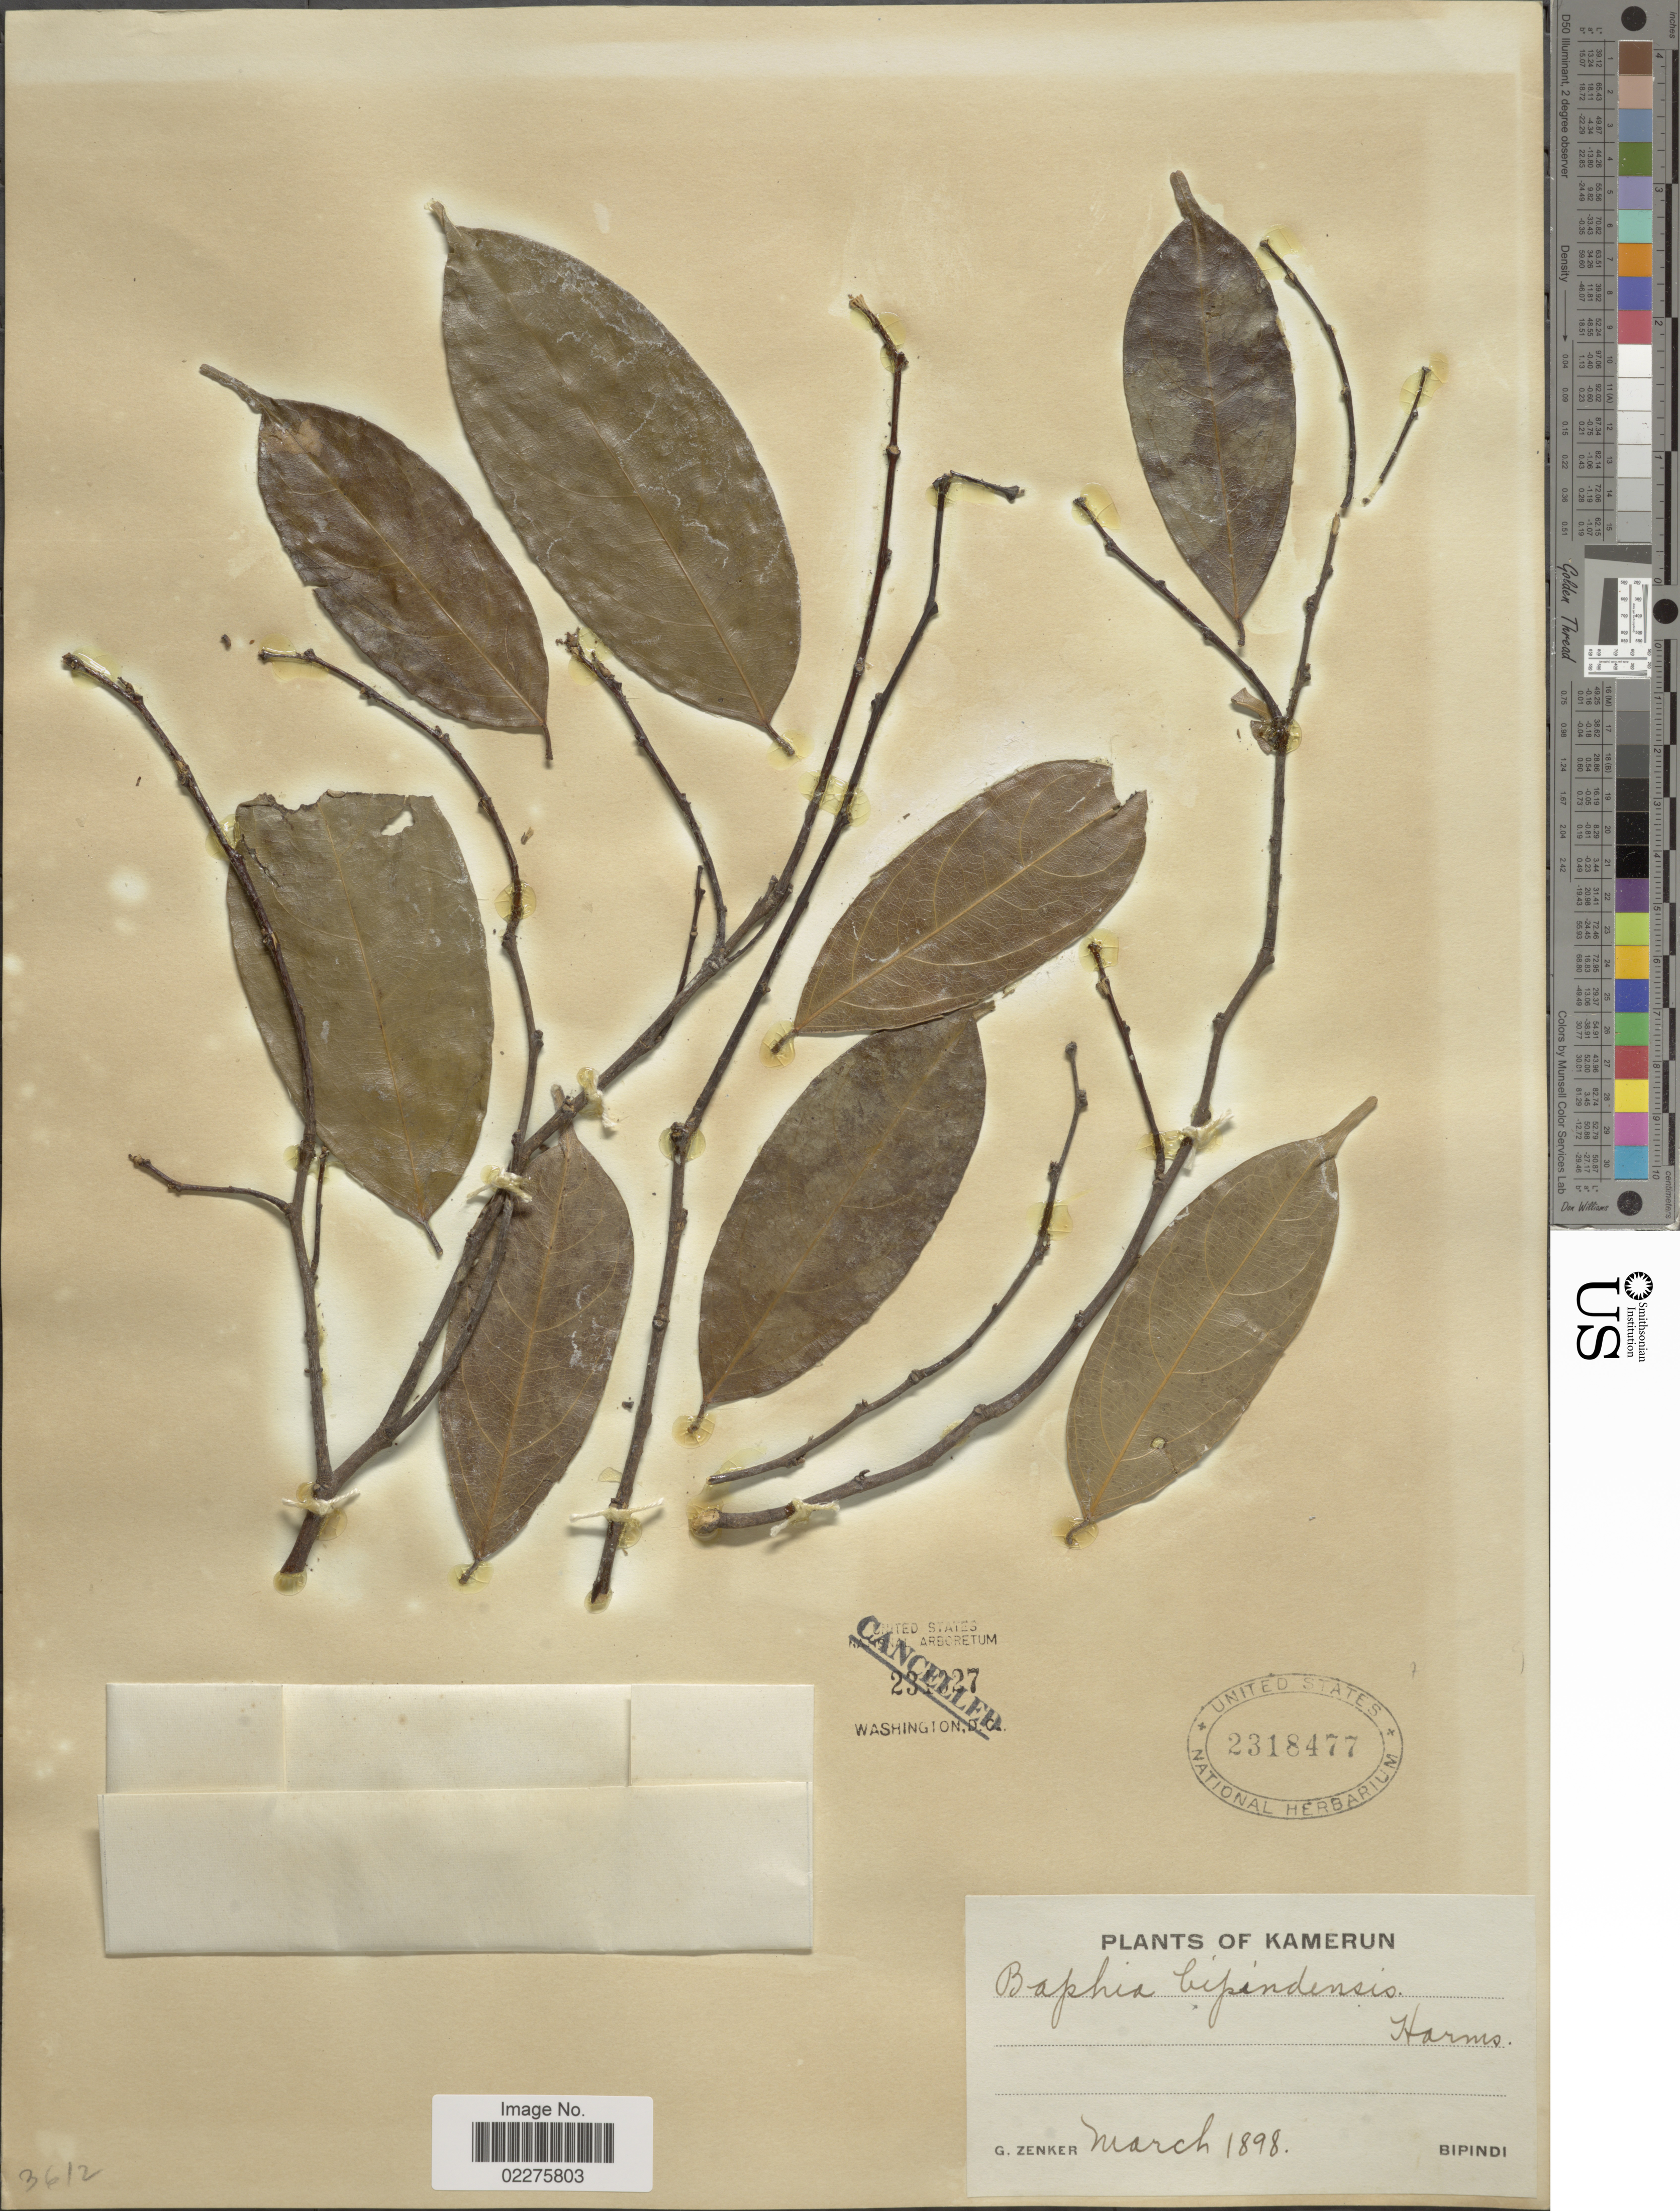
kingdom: Plantae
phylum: Tracheophyta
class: Magnoliopsida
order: Fabales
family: Fabaceae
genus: Baphia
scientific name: Baphia bipindensis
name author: Harms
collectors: G. A. Zenker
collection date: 1898-03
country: Cameroon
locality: Bipindi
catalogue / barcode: US 2318477